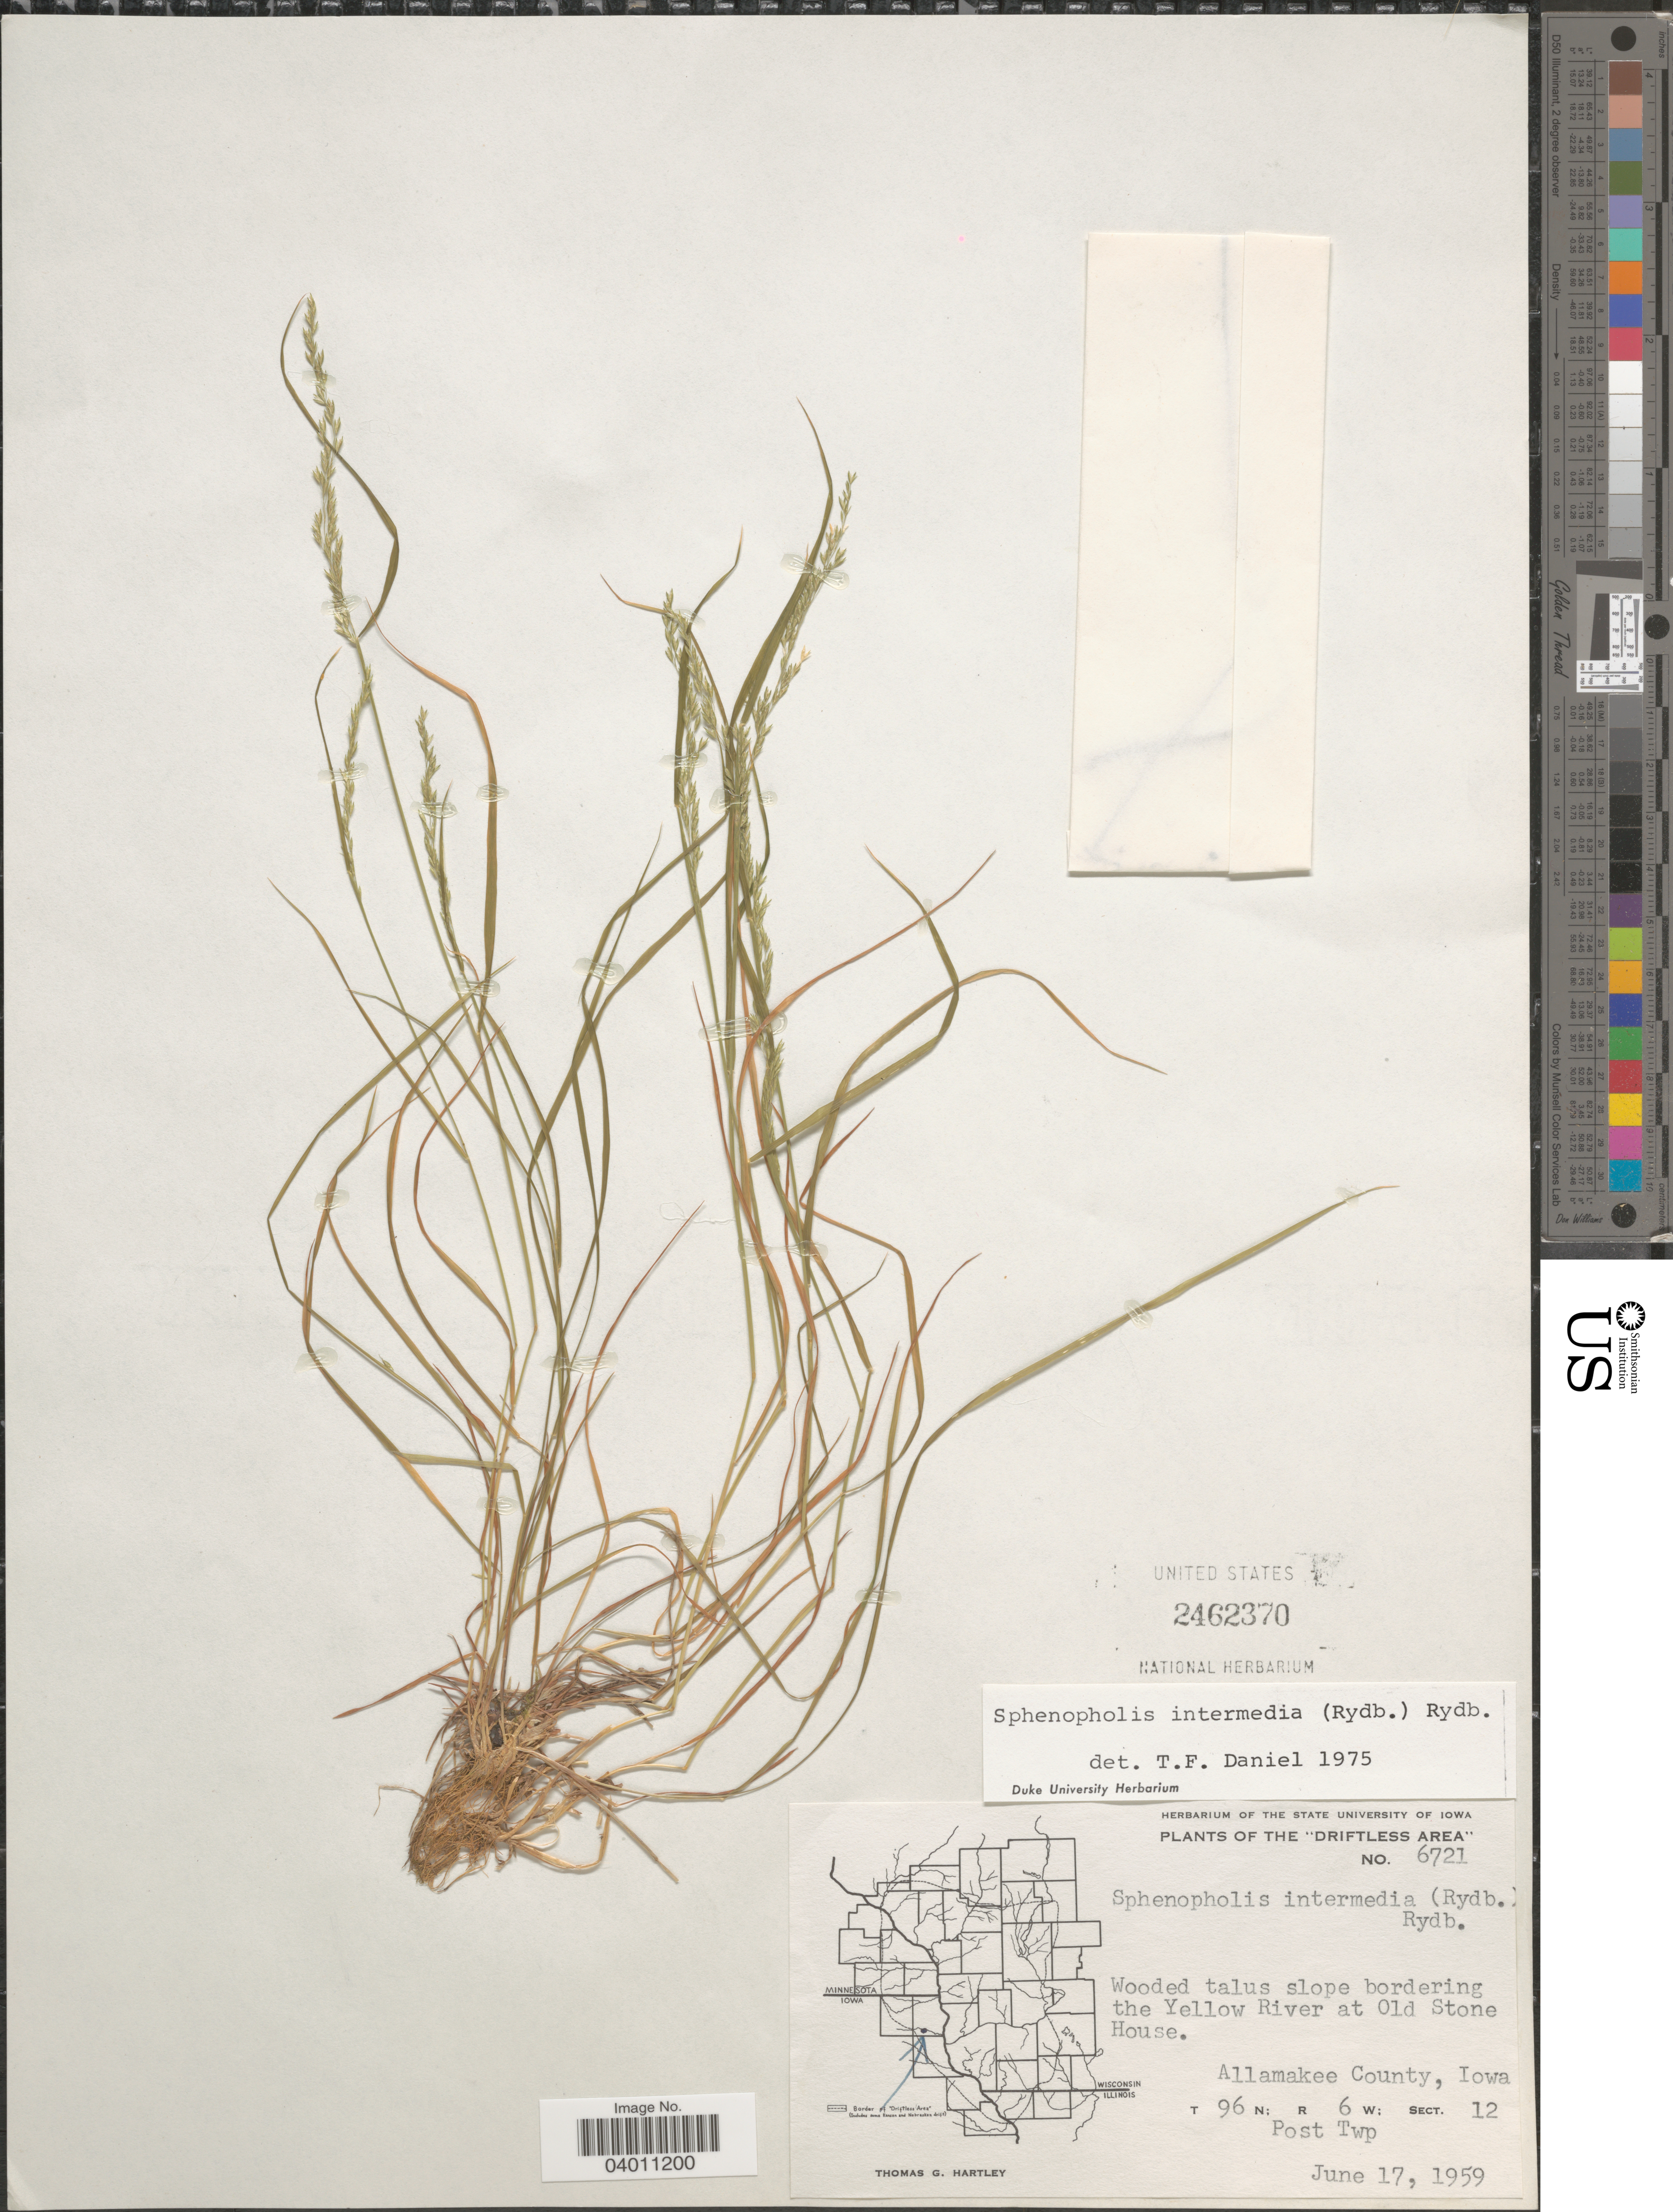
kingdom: Plantae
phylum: Tracheophyta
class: Liliopsida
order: Poales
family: Poaceae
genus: Sphenopholis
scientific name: Sphenopholis intermedia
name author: (Rydb.) Rydb.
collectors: T. G. Hartley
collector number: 6721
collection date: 1959-06-17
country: United States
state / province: Iowa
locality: The "Driftless Area". Wooded talus slope bordering the Yellow River at Old Stone House. Allamakee County. T 96 N; R 6 W; Sect. 12. Post Twp.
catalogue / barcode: US 2462370